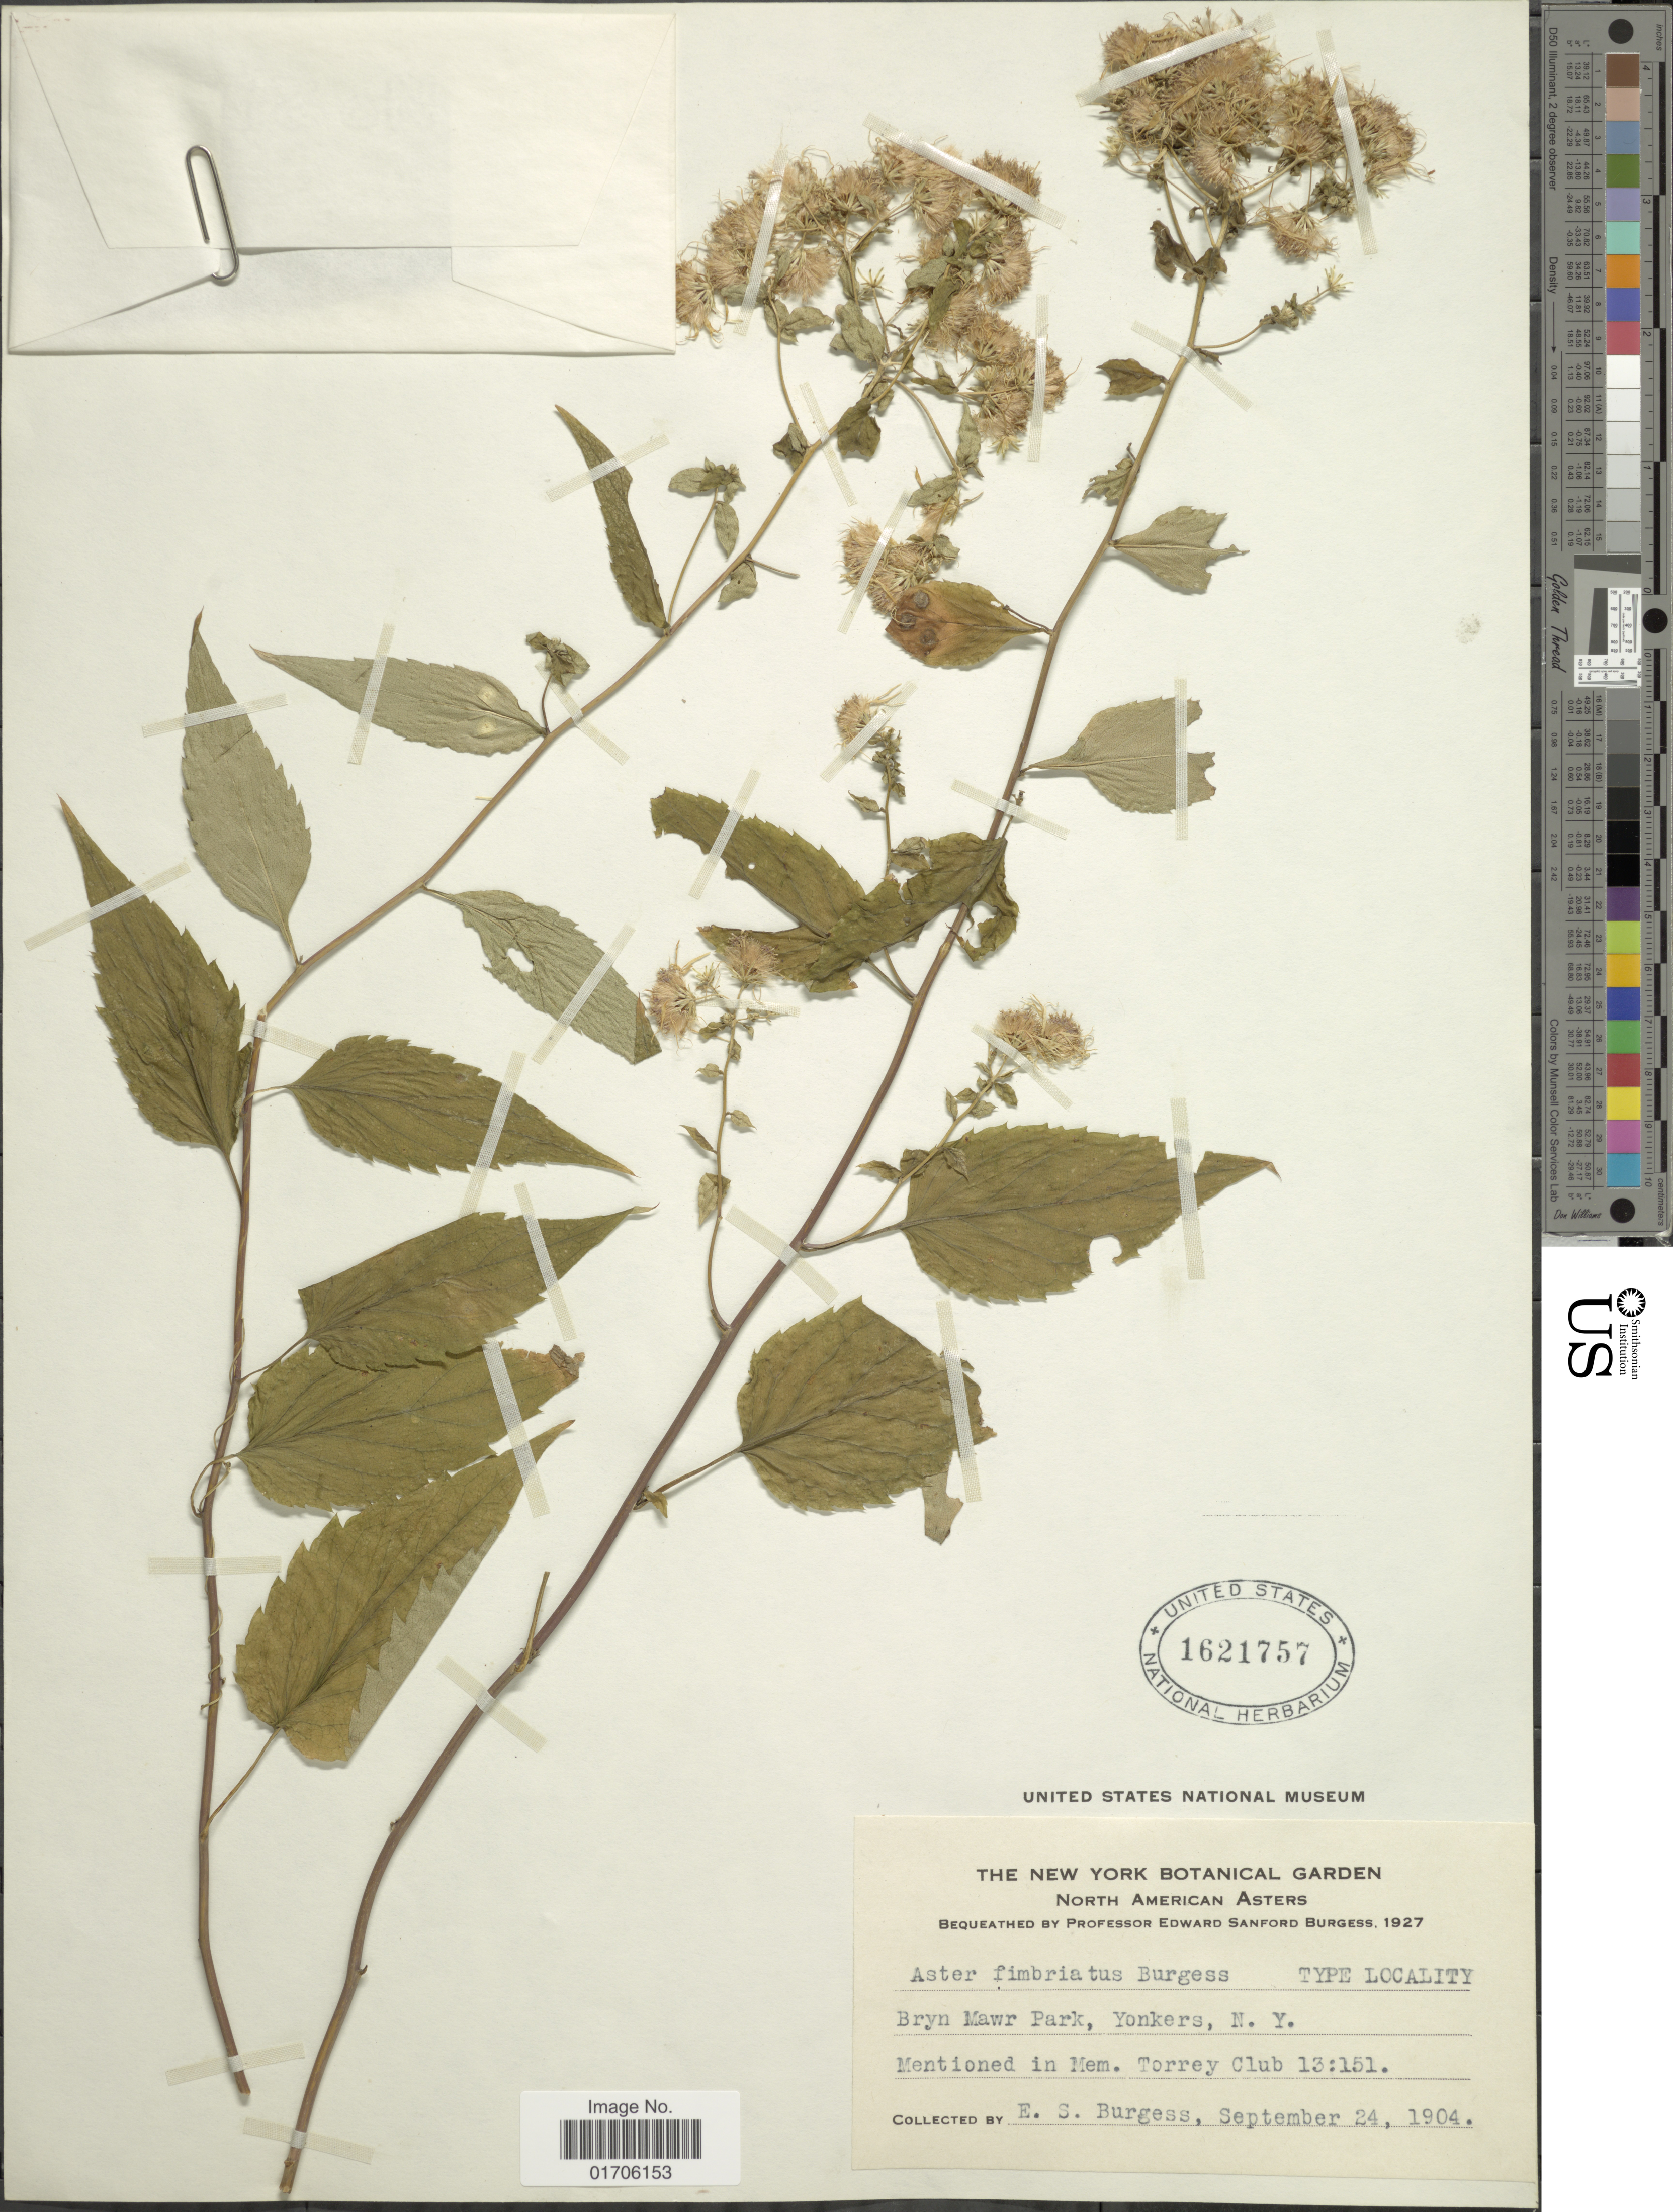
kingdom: Plantae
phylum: Tracheophyta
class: Magnoliopsida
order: Asterales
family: Asteraceae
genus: Aster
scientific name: Aster fimbriatus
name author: E.S. Burgess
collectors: E. Burgess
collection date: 1904-09-24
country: United States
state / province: New York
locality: Bryn Mawr Park, Yonkers, N.Y.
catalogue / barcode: US 1621757